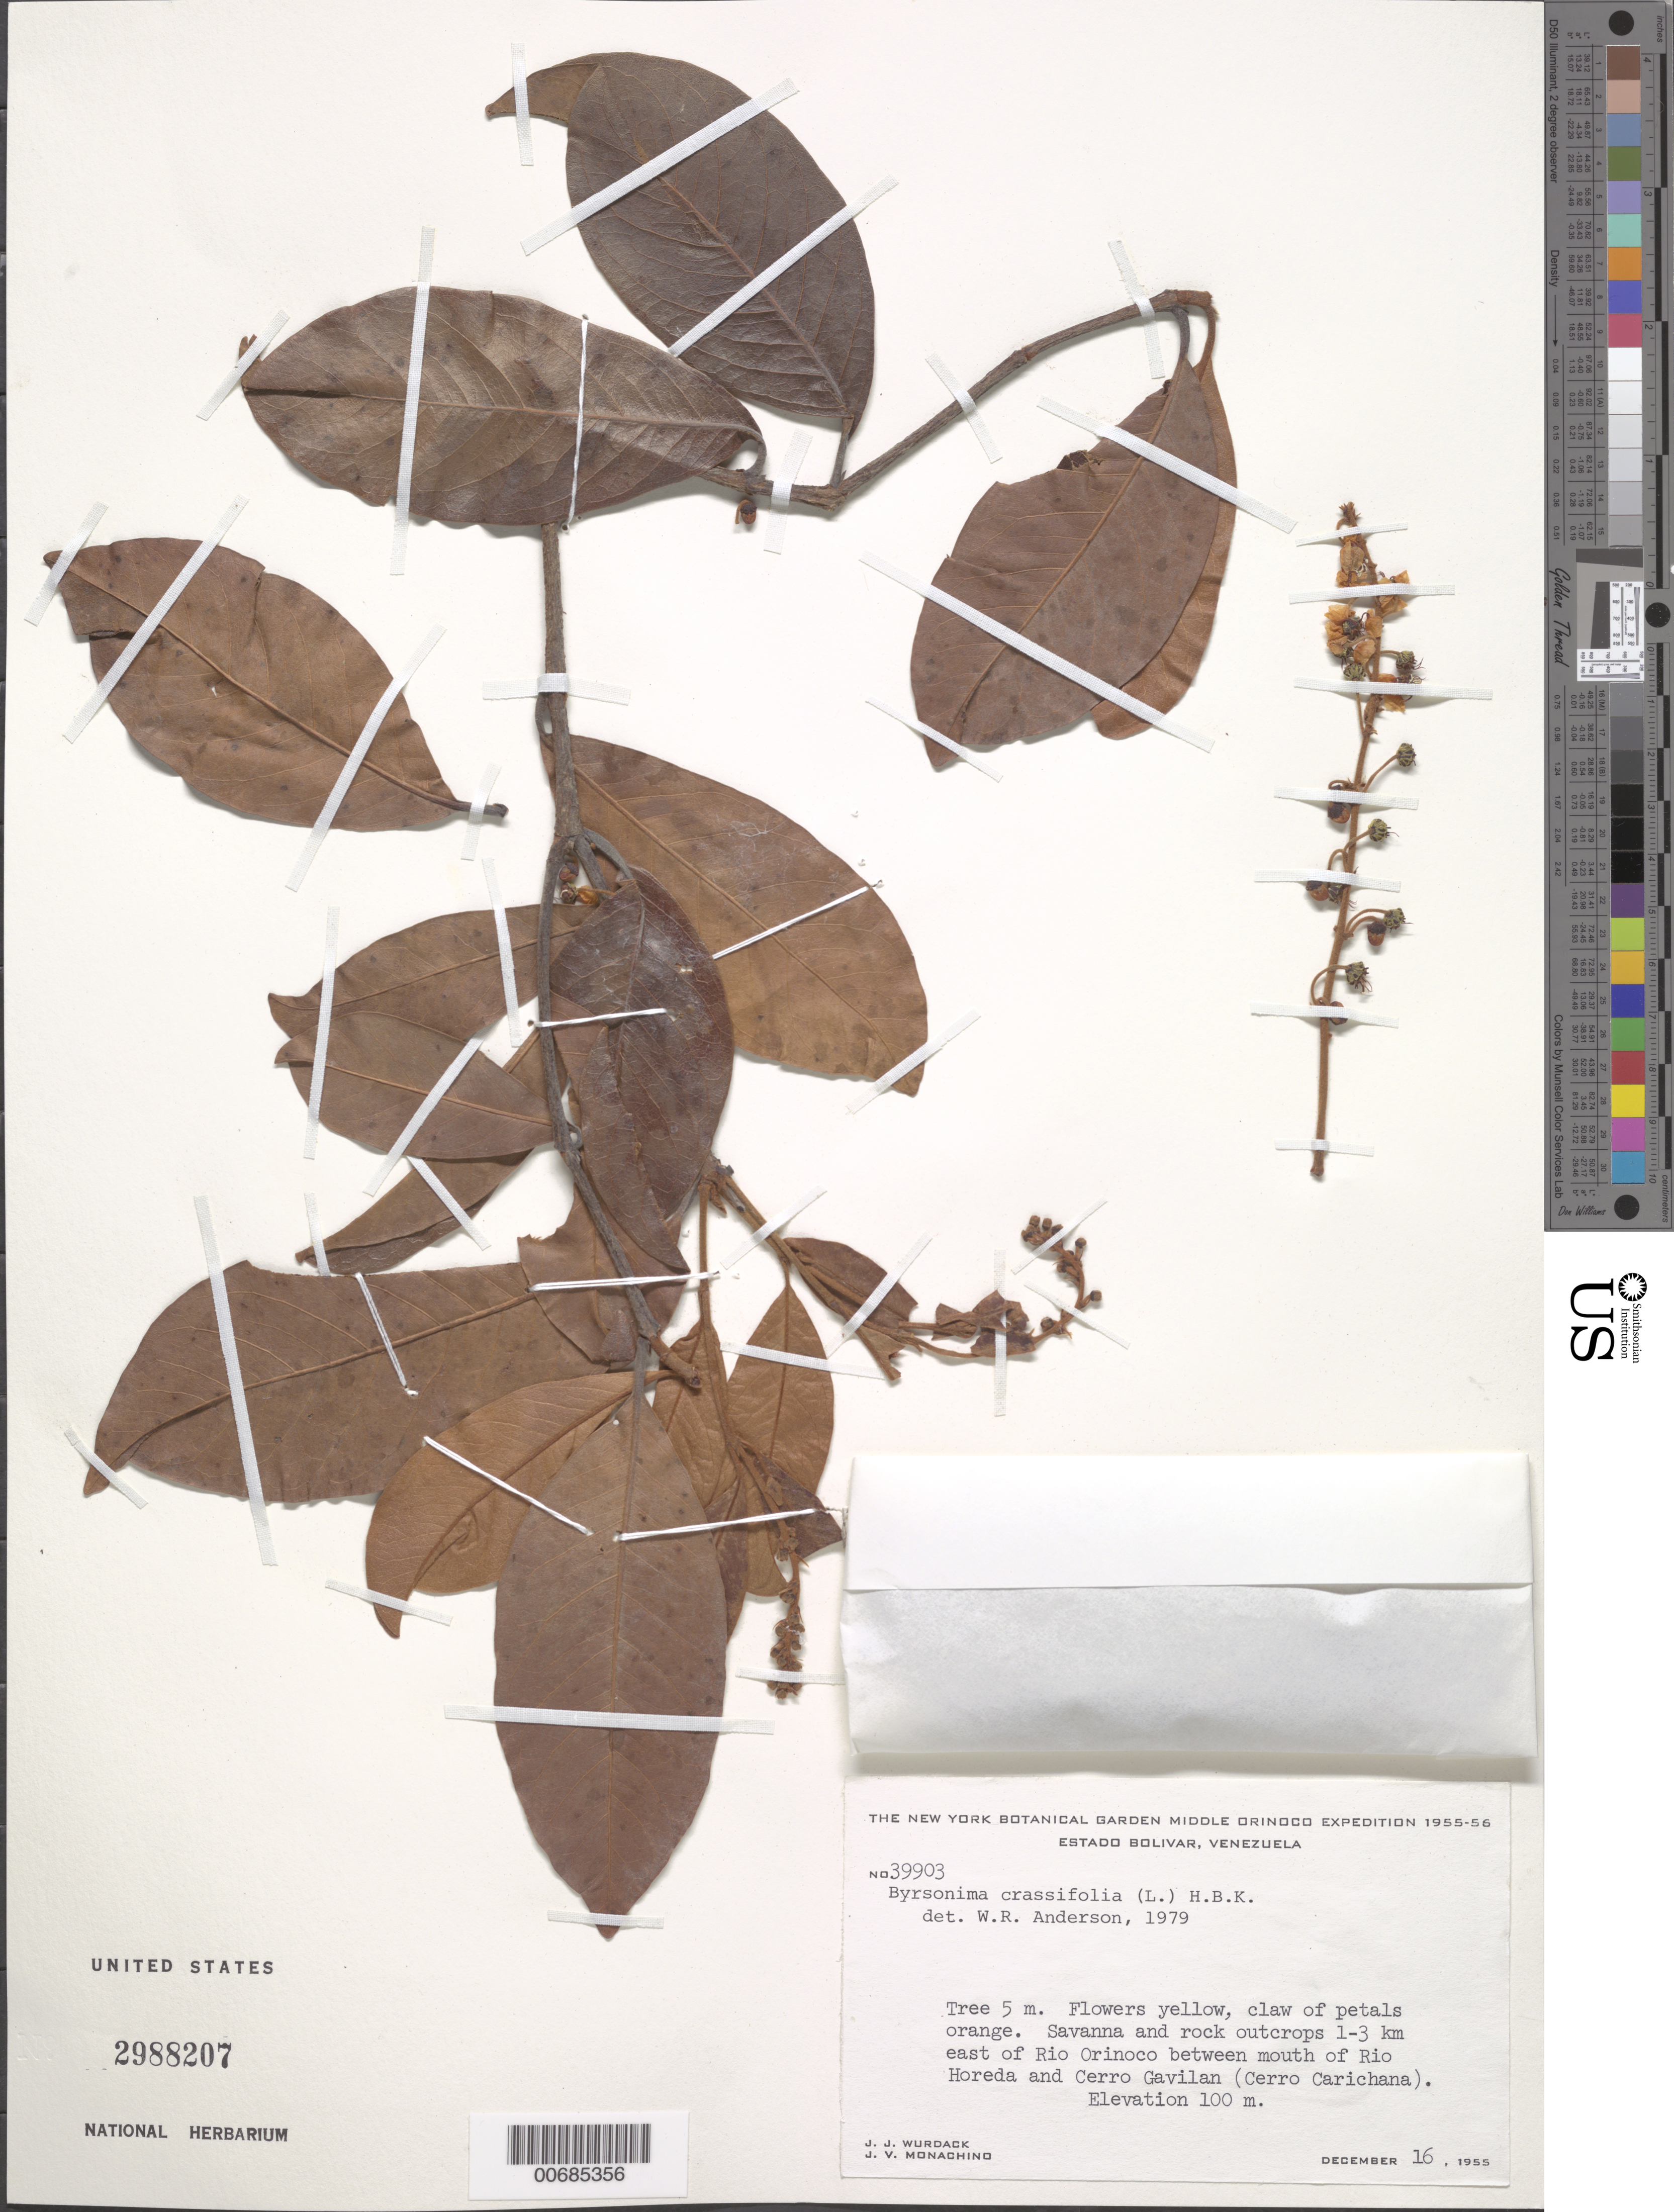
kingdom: Plantae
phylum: Tracheophyta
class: Magnoliopsida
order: Malpighiales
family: Malpighiaceae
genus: Byrsonima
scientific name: Byrsonima crassifolia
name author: (L.) Kunth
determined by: Anderson, W. R., (MICH), University of Michigan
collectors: J. J. Wurdack & J. V. Monachino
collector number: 39903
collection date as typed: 16-Dec-55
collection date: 1955-12-16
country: Venezuela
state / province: Bolívar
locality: Río Orinoco, 1-3 km E of, between mouth of Río Horeda & Cerro Gavilan (Cerro Carichana)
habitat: Savanna and rock outcrops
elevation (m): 100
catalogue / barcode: US 2988207